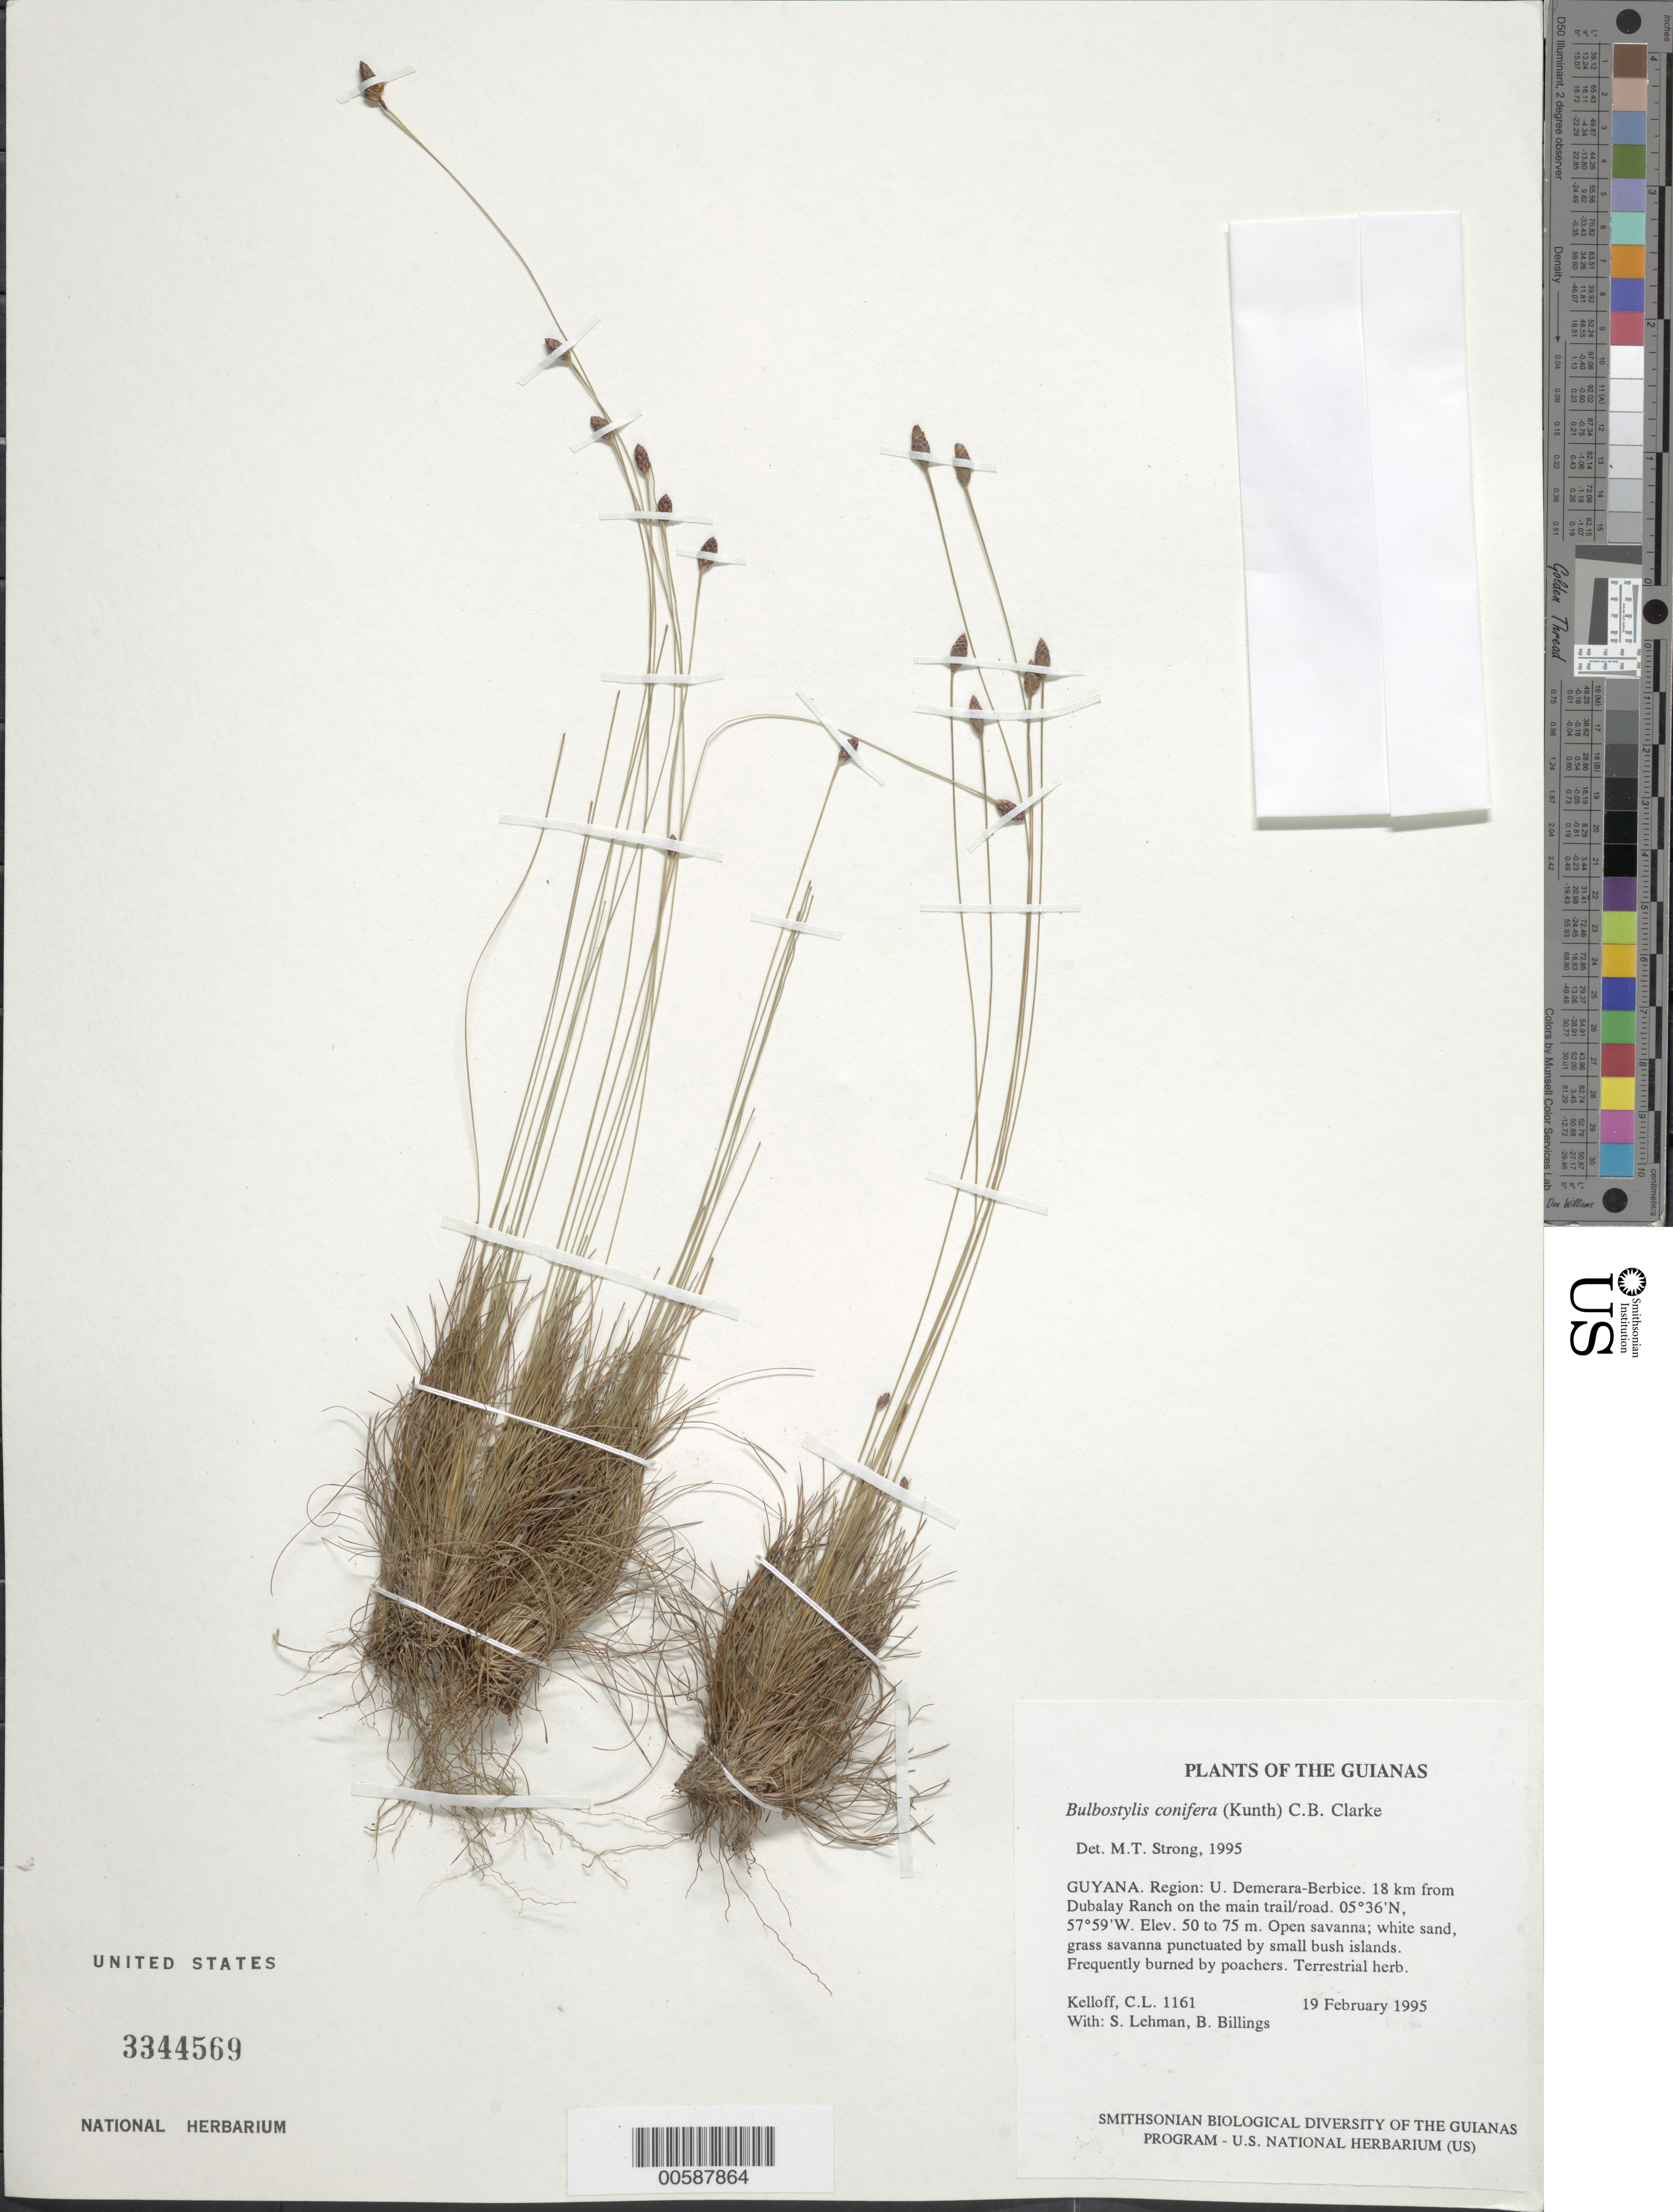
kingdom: Plantae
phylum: Tracheophyta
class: Liliopsida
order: Poales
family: Cyperaceae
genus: Bulbostylis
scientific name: Bulbostylis conifera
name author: (Kunth) C.B. Clarke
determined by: Strong, M. T., (US), Smithsonian Institution - National Museum of Natural History (UNITED STATES)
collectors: C. L. Kelloff, S. Lehman & B. Billings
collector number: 1161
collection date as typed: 19 February 1995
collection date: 1995-02-19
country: Guyana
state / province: U. Demerara-Berbice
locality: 18 km from Dubalay Ranch on the main trail/road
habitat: Open savanna; white sand, grass savanna punctuated by small bush islands. Frequently burned by poachers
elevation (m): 50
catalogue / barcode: US 3344569